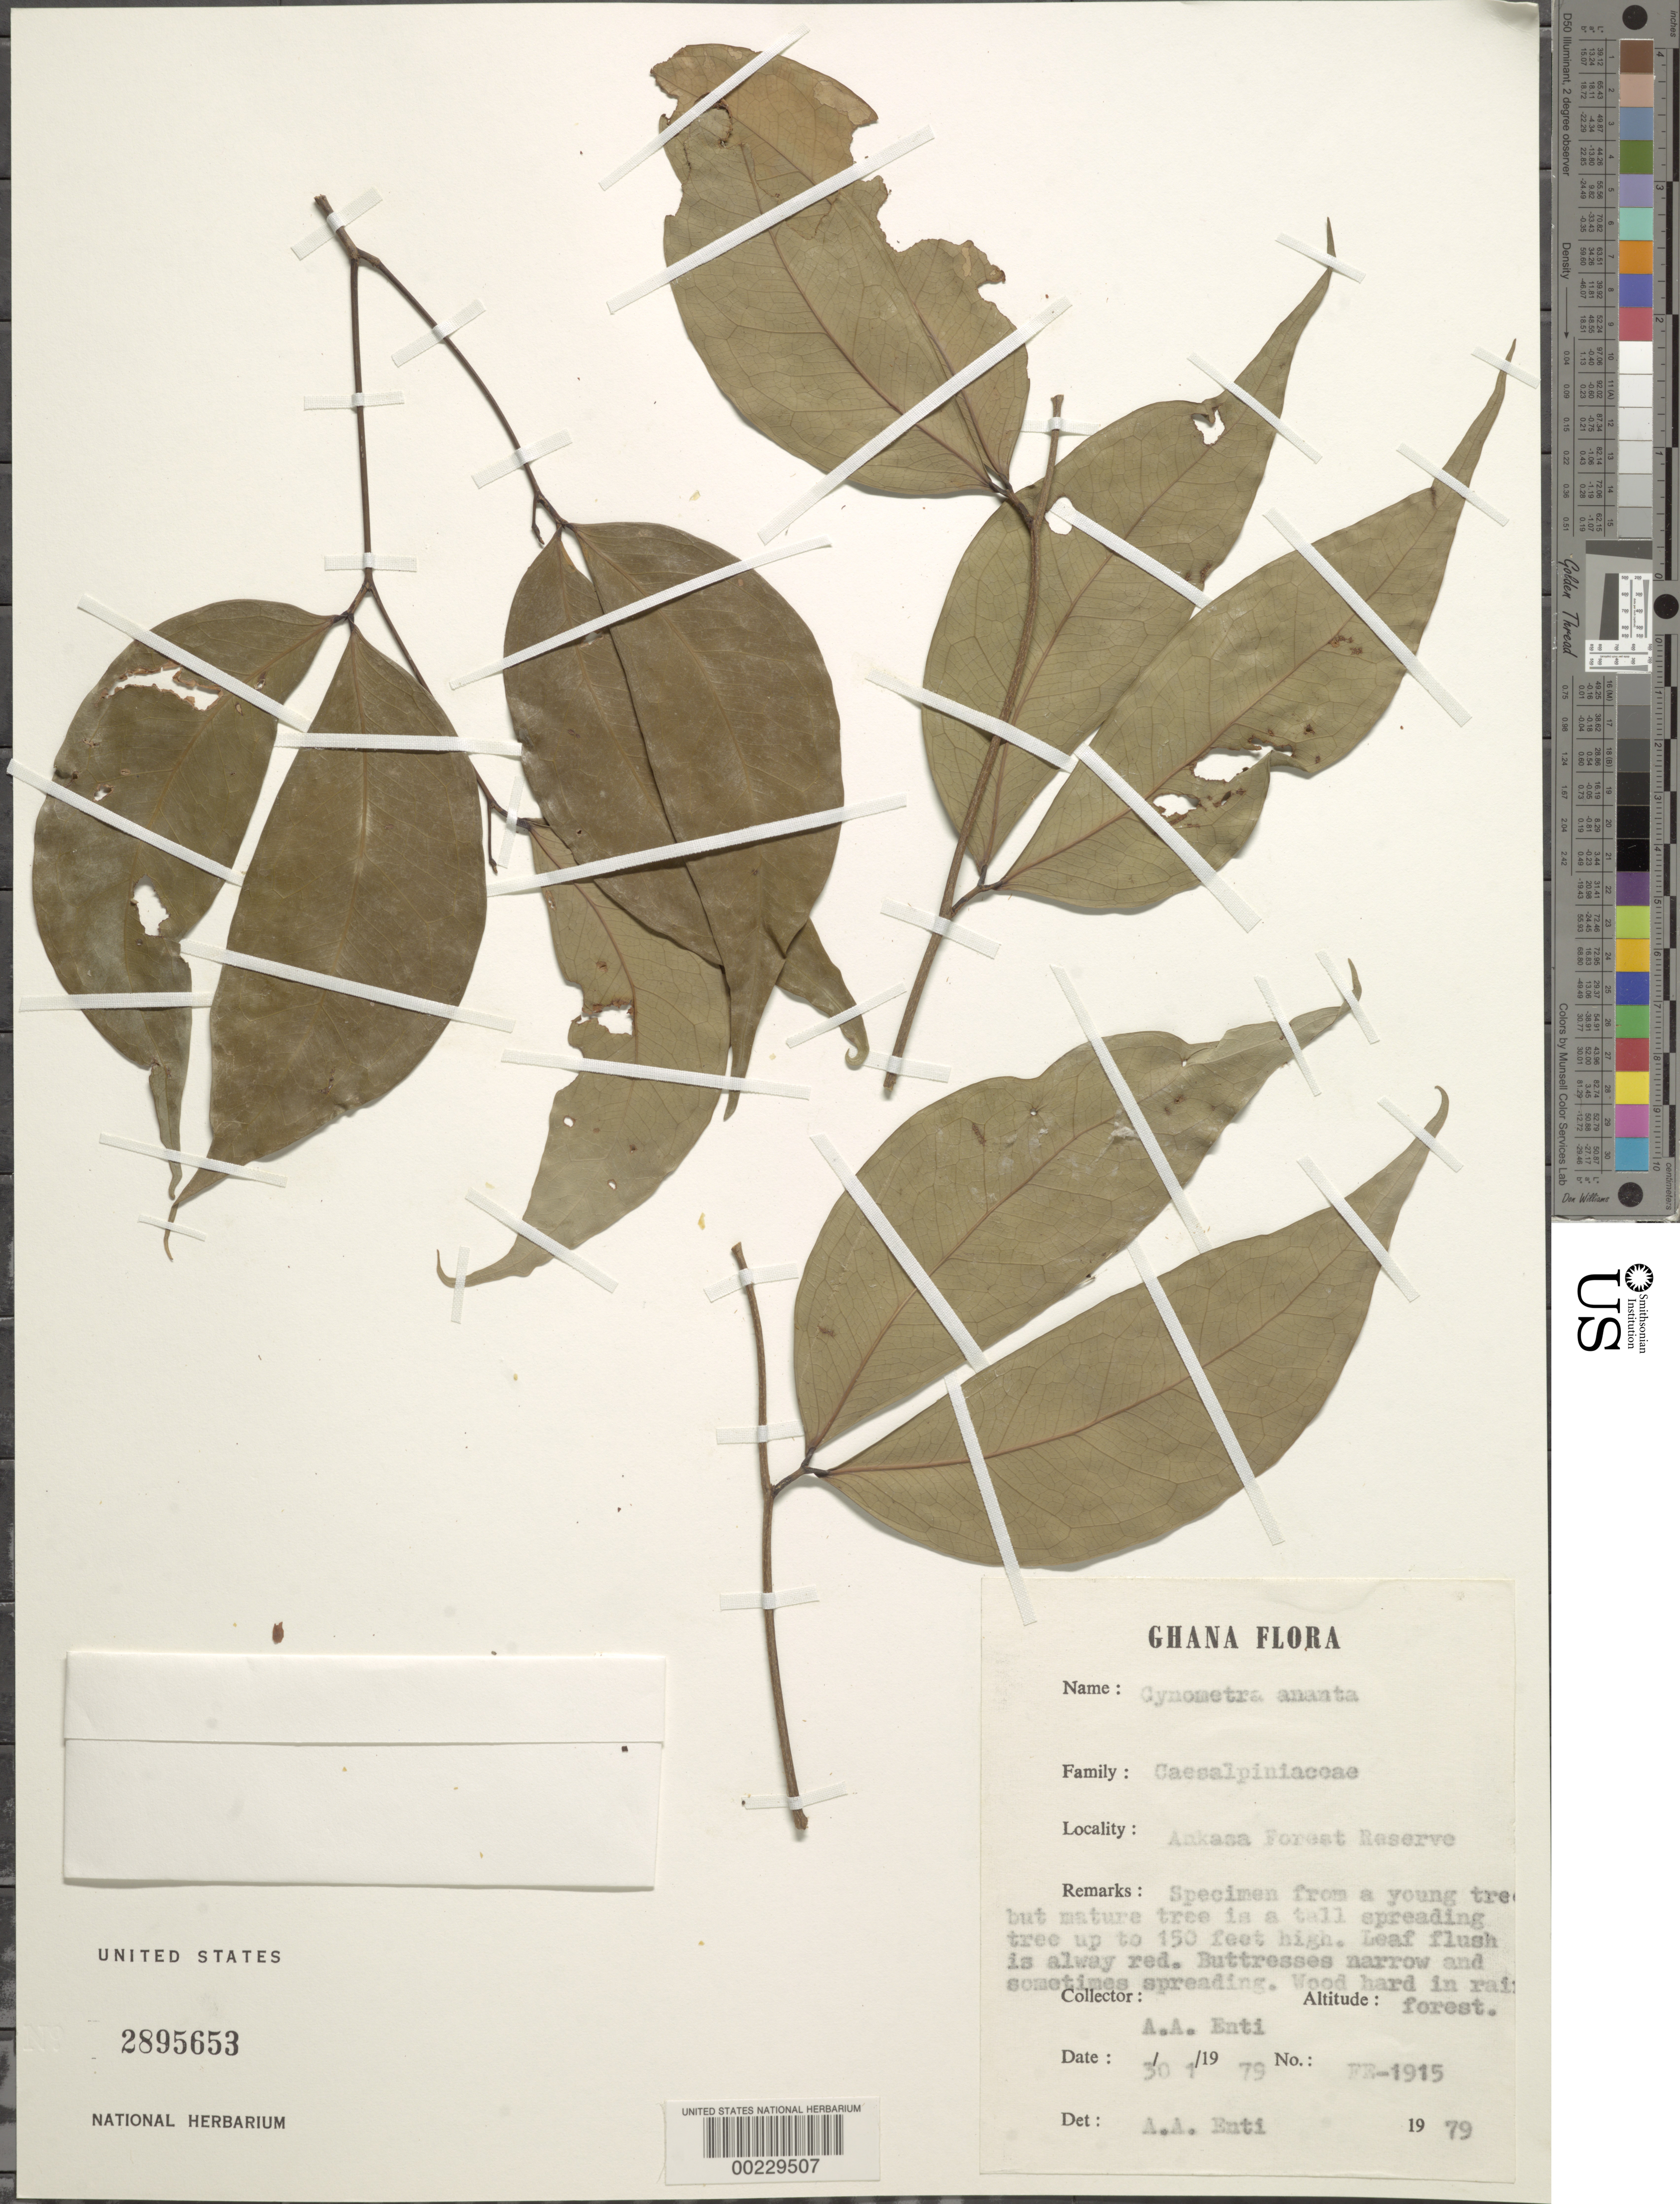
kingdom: Plantae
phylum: Tracheophyta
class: Magnoliopsida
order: Fabales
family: Fabaceae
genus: Cynometra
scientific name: Cynometra ananta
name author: Hutch. & Dalziel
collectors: A. Enti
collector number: Fe-1915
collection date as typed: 30 Jan 1979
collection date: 1979-01-30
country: Ghana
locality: Ankasa forest reserve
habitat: Rain forest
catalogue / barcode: US 2895653